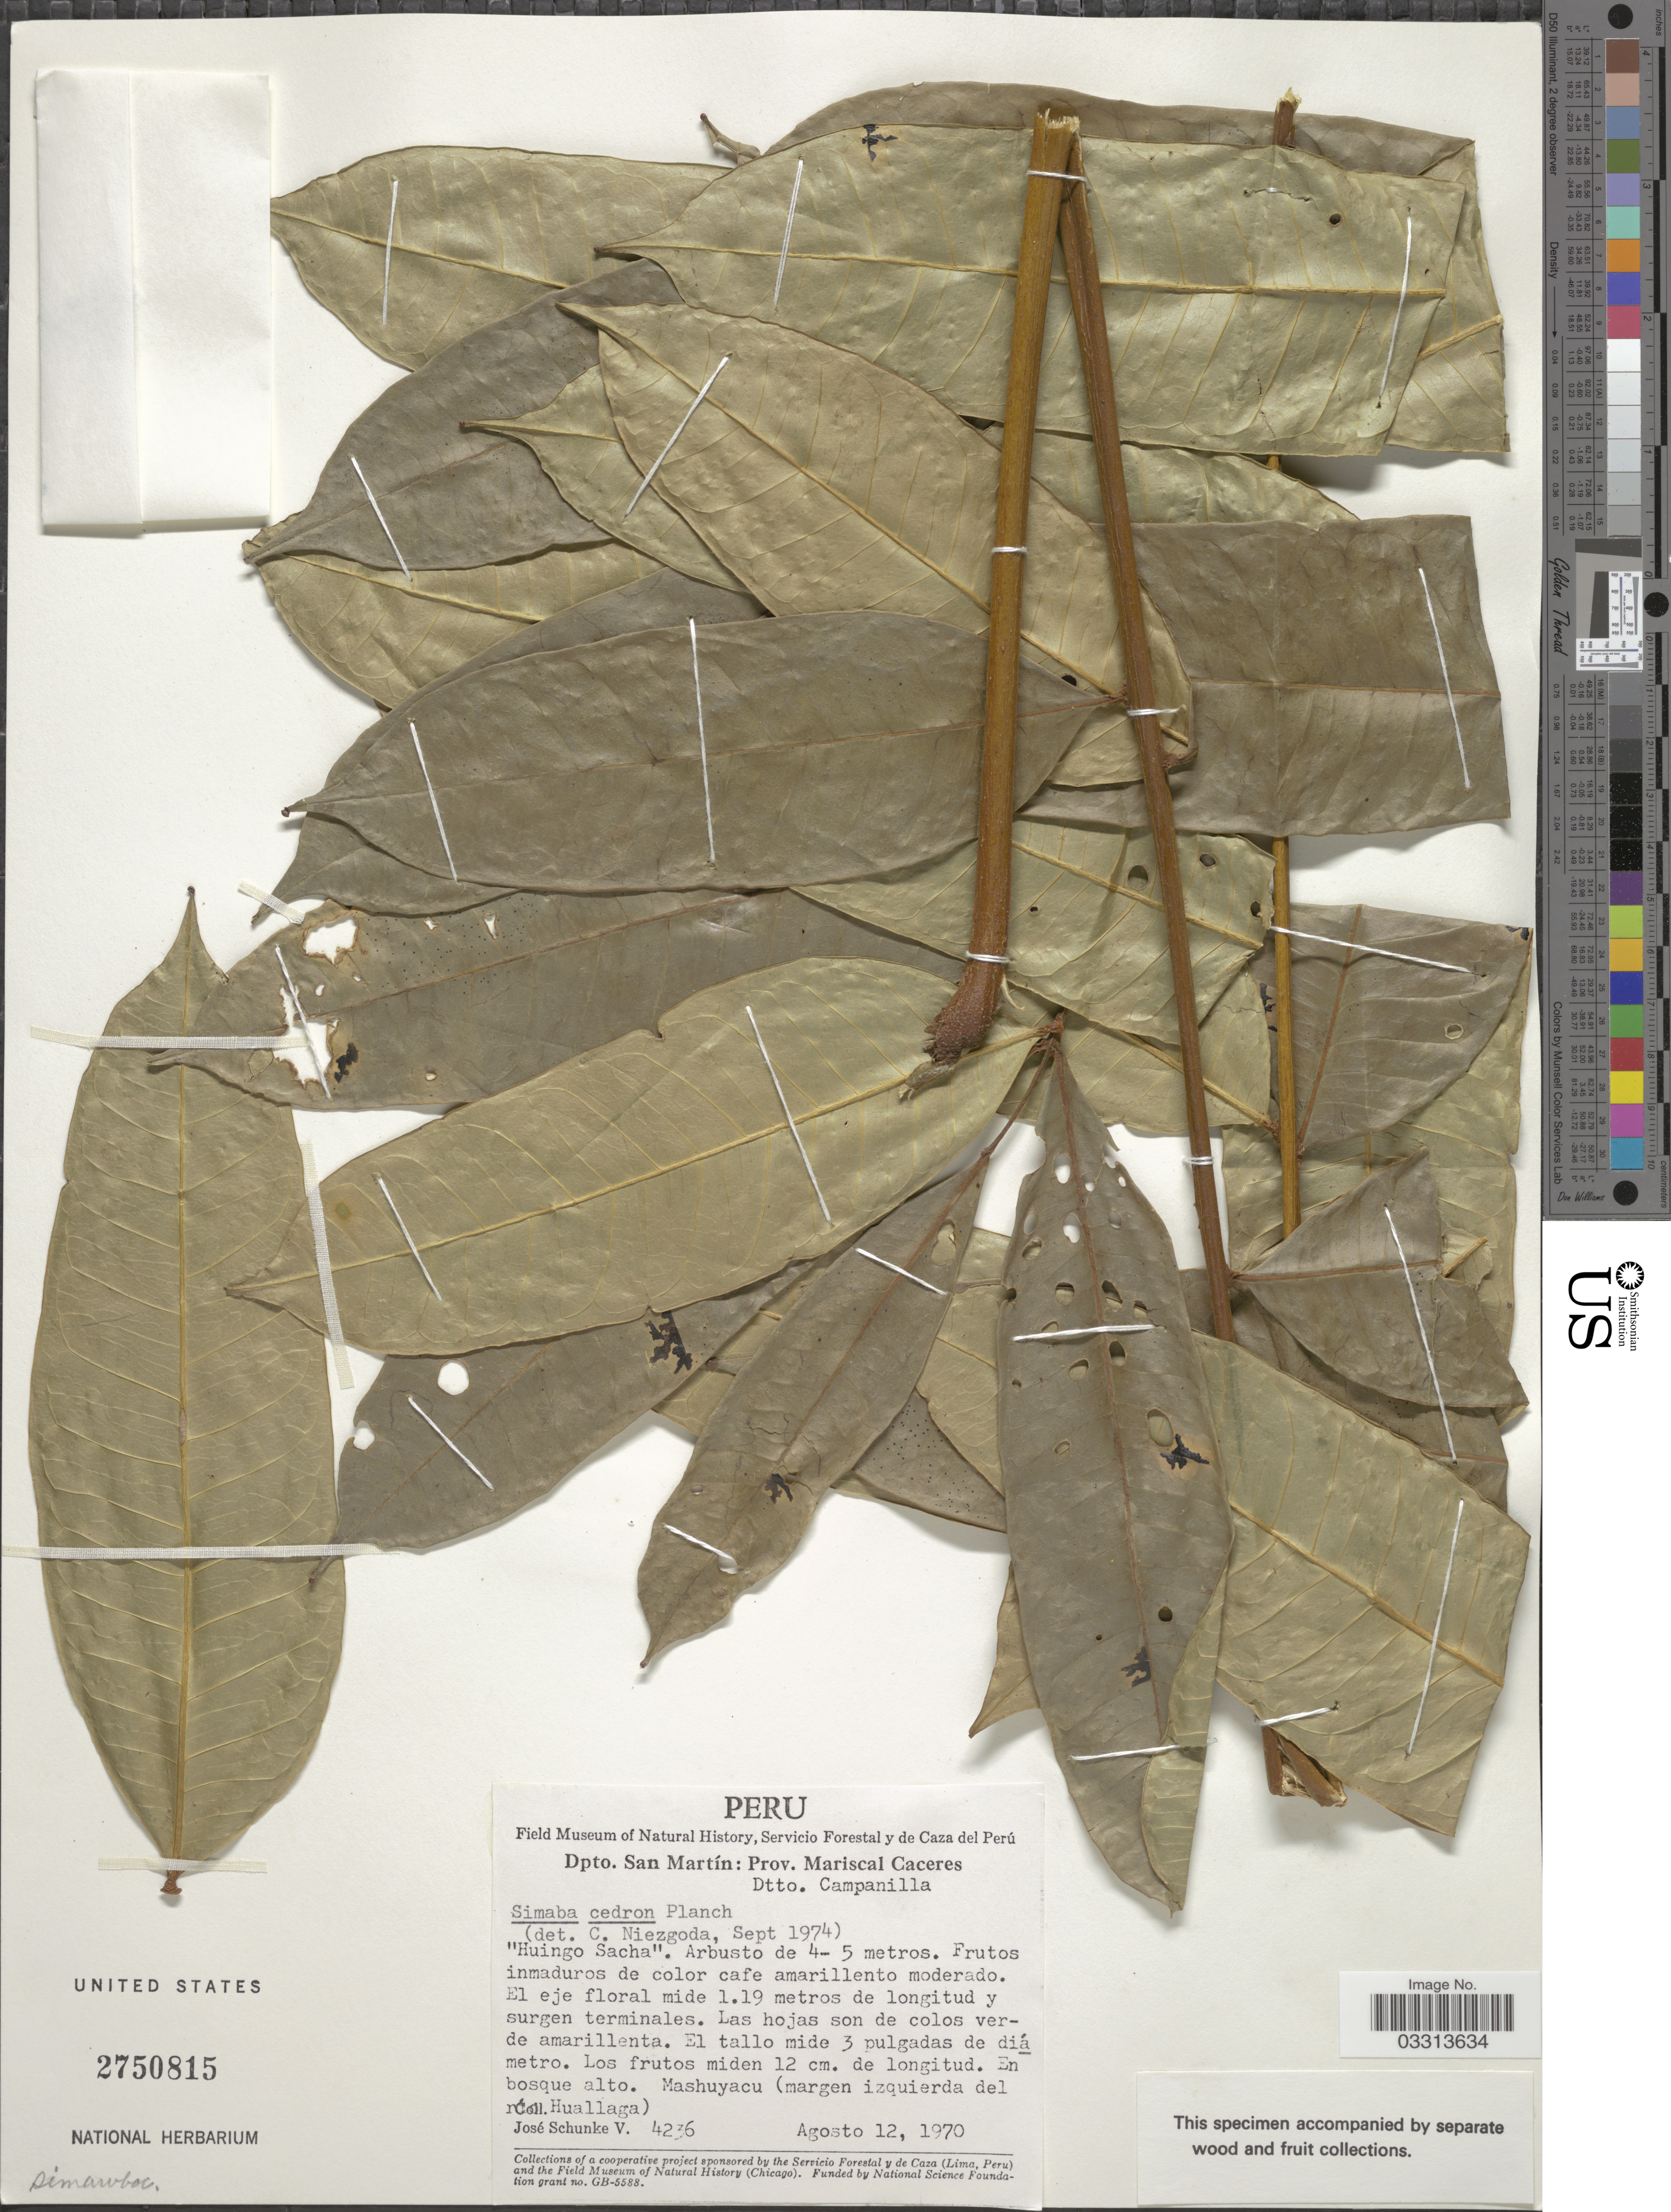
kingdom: Plantae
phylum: Tracheophyta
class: Magnoliopsida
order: Sapindales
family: Simaroubaceae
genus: Homalolepis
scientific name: Homalolepis cedron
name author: (Planch.) Devecchi & Pirani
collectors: J. Schunke Vigo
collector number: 4236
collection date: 1970-08-12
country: Peru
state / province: San Martín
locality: Dpto. San Martín: Prov. Mariscal Caceres, Dtto. Campanilla. Mashuyacu (margen izquierda del rio Huallaga).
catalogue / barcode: US 2750815